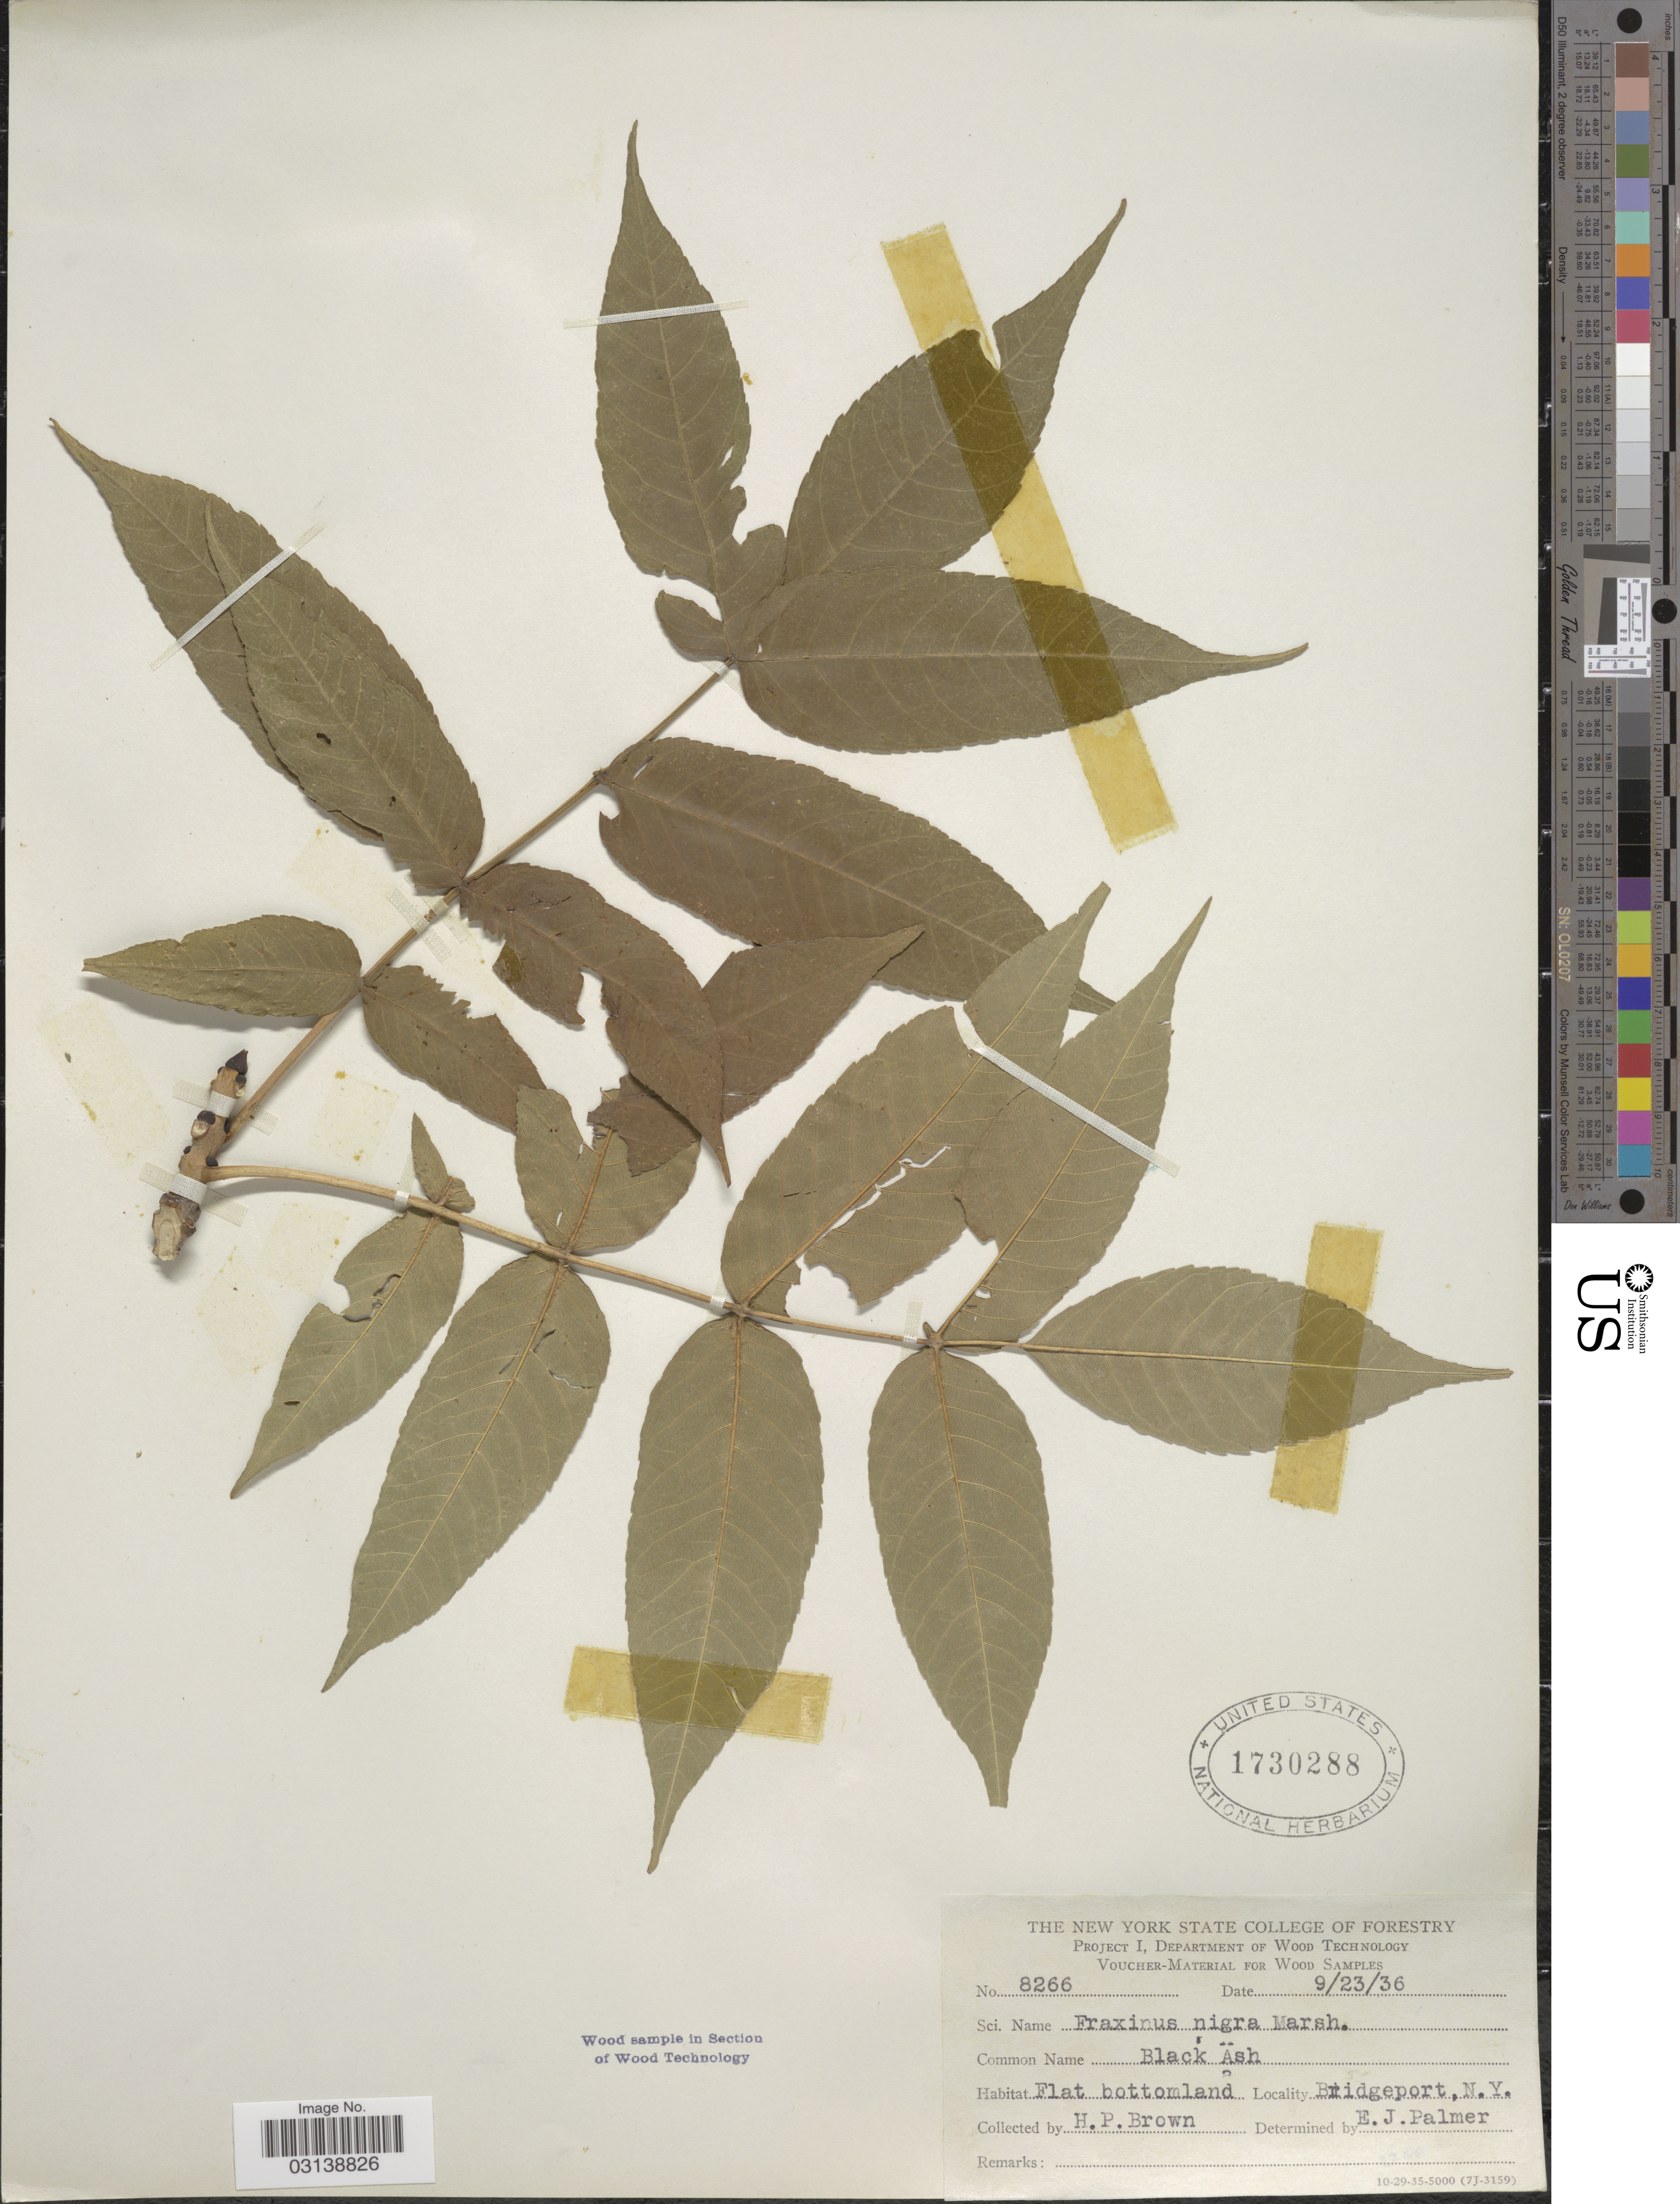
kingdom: Plantae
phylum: Tracheophyta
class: Magnoliopsida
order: Lamiales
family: Oleaceae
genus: Fraxinus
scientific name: Fraxinus nigra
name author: Marshall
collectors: H. P. Brown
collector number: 8266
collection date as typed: Transcribed d/m/y: 23/9/36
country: United States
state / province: New York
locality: Flat bottomland. Bridgeport.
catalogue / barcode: US 1730288